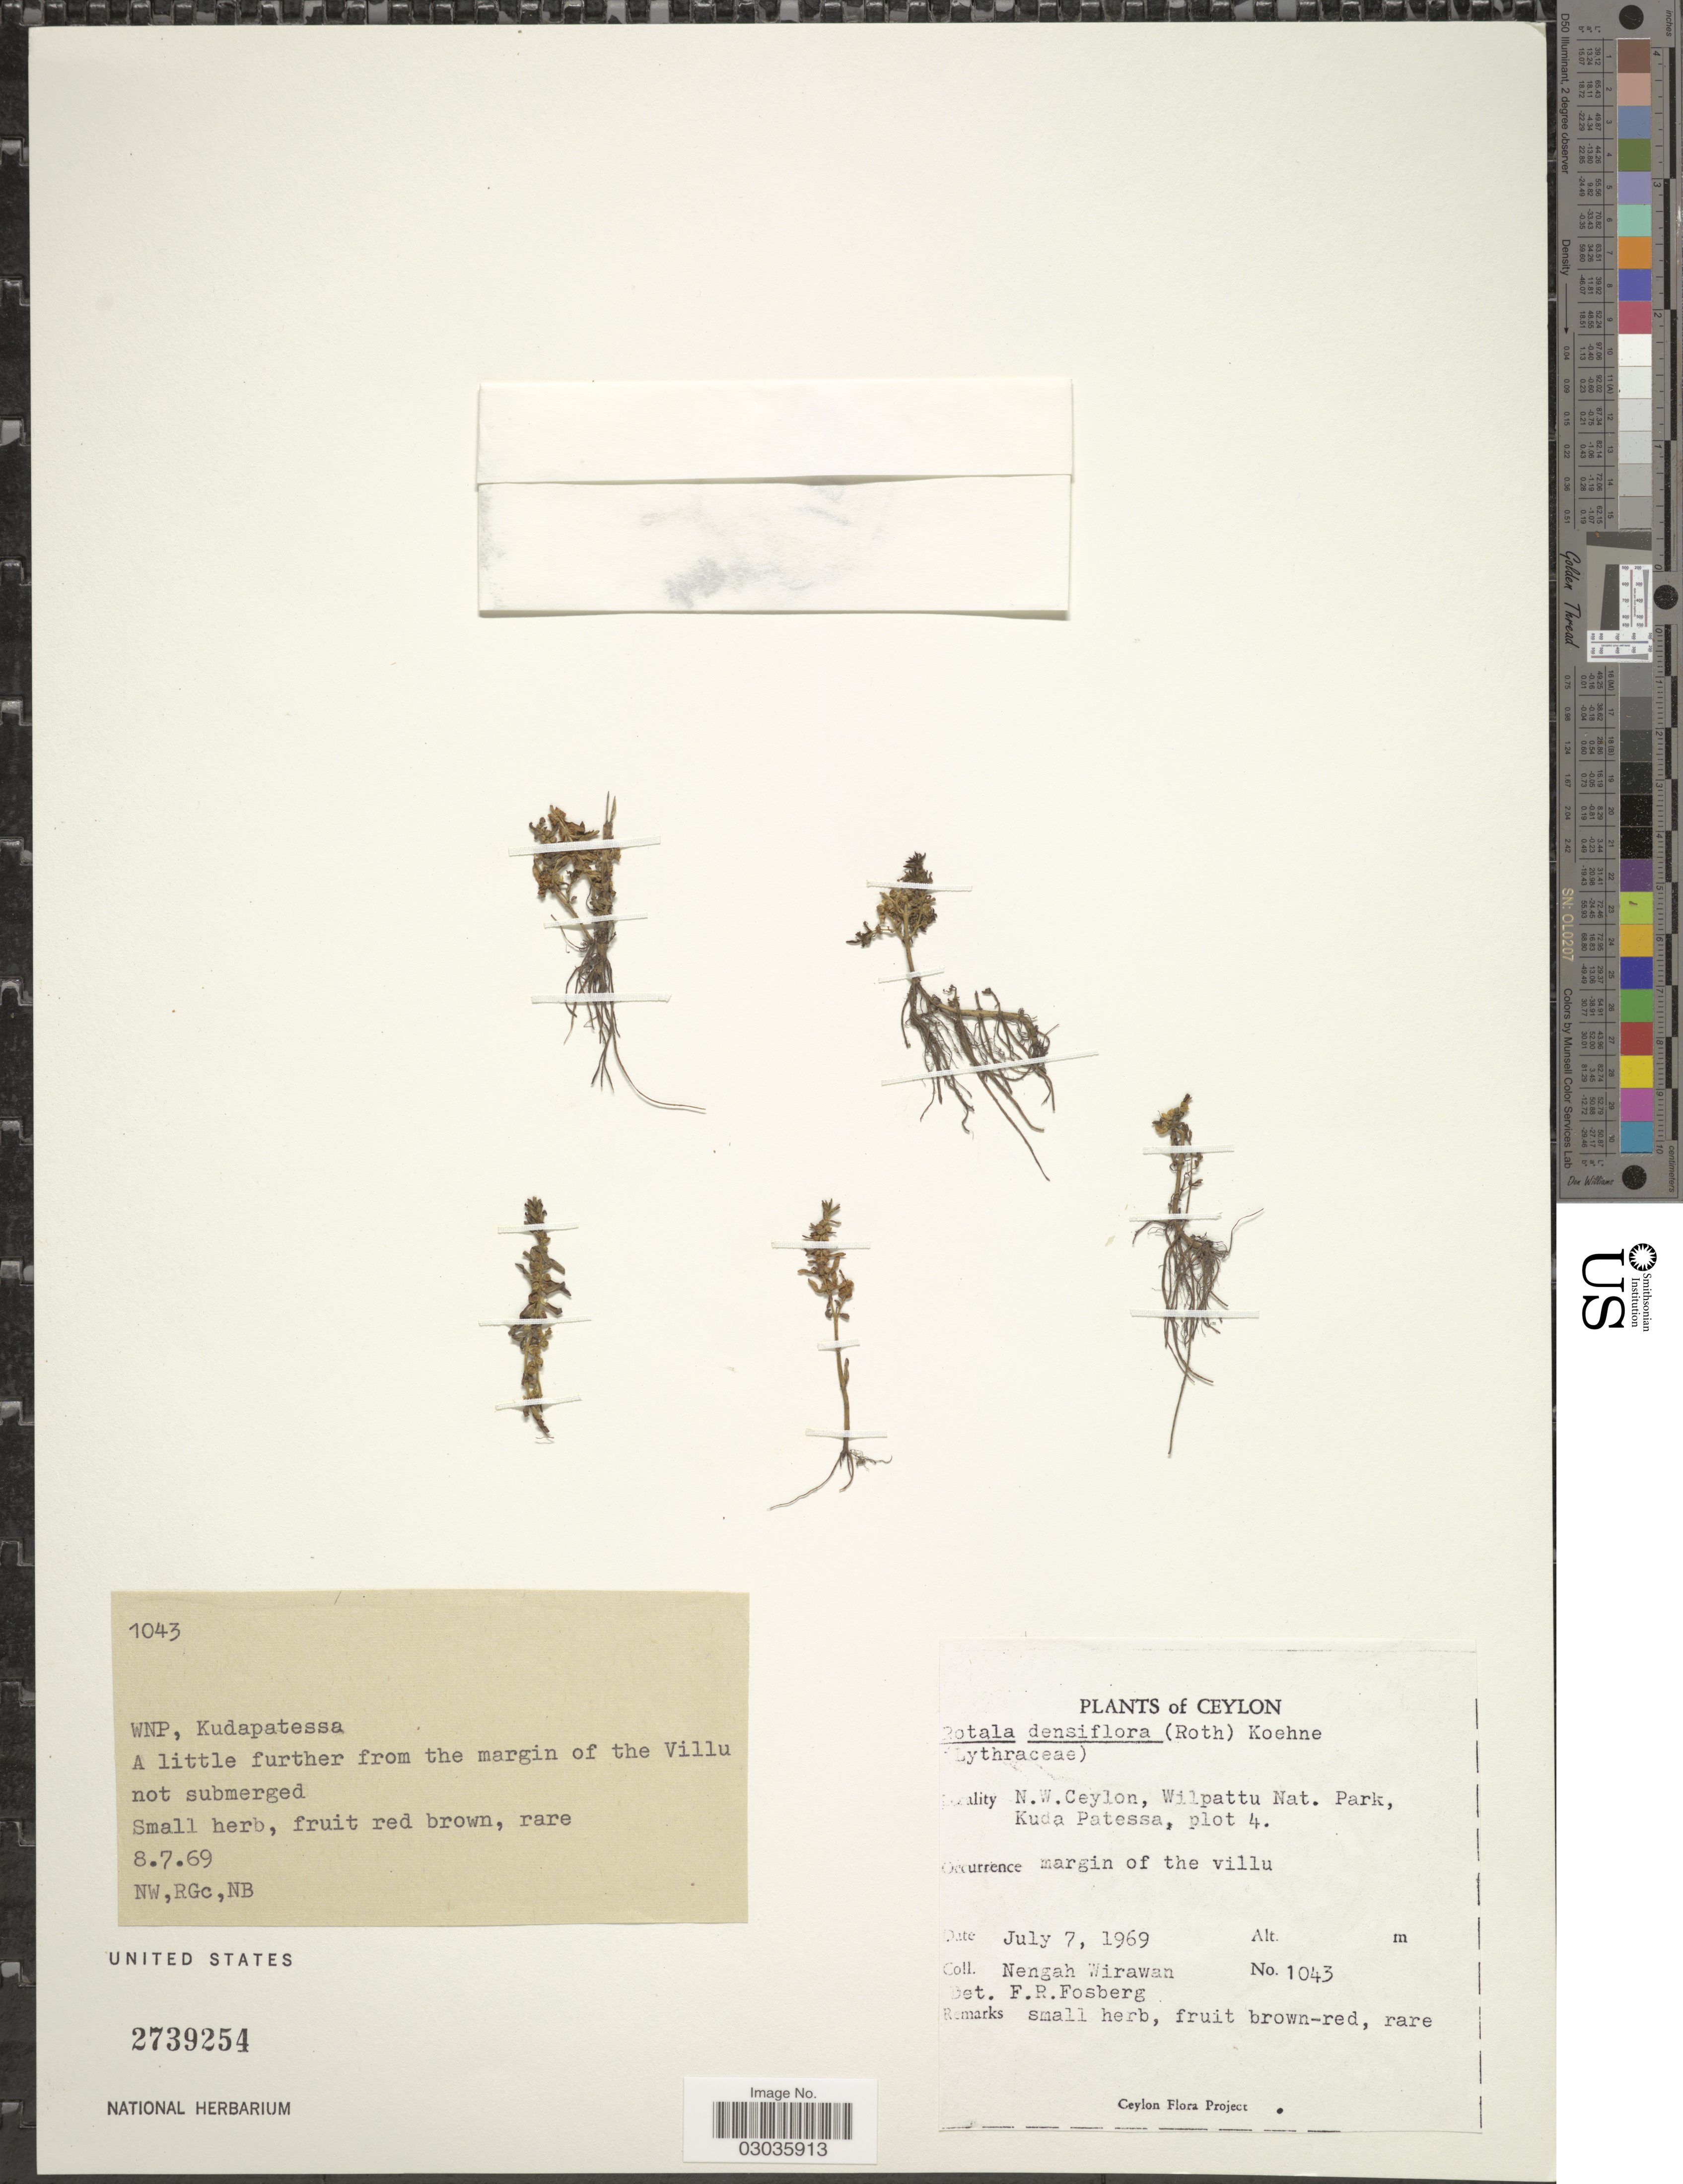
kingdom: Plantae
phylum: Tracheophyta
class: Magnoliopsida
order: Myrtales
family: Lythraceae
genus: Rotala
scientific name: Rotala densiflora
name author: (Roth) Koehne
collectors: N. Wirawan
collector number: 1043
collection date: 1969-07-07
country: Sri Lanka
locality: Ceylon, N.W. Ceylon, Wilpattu Nat. Park, Kuda Patessa, plot 4.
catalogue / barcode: US 2739254